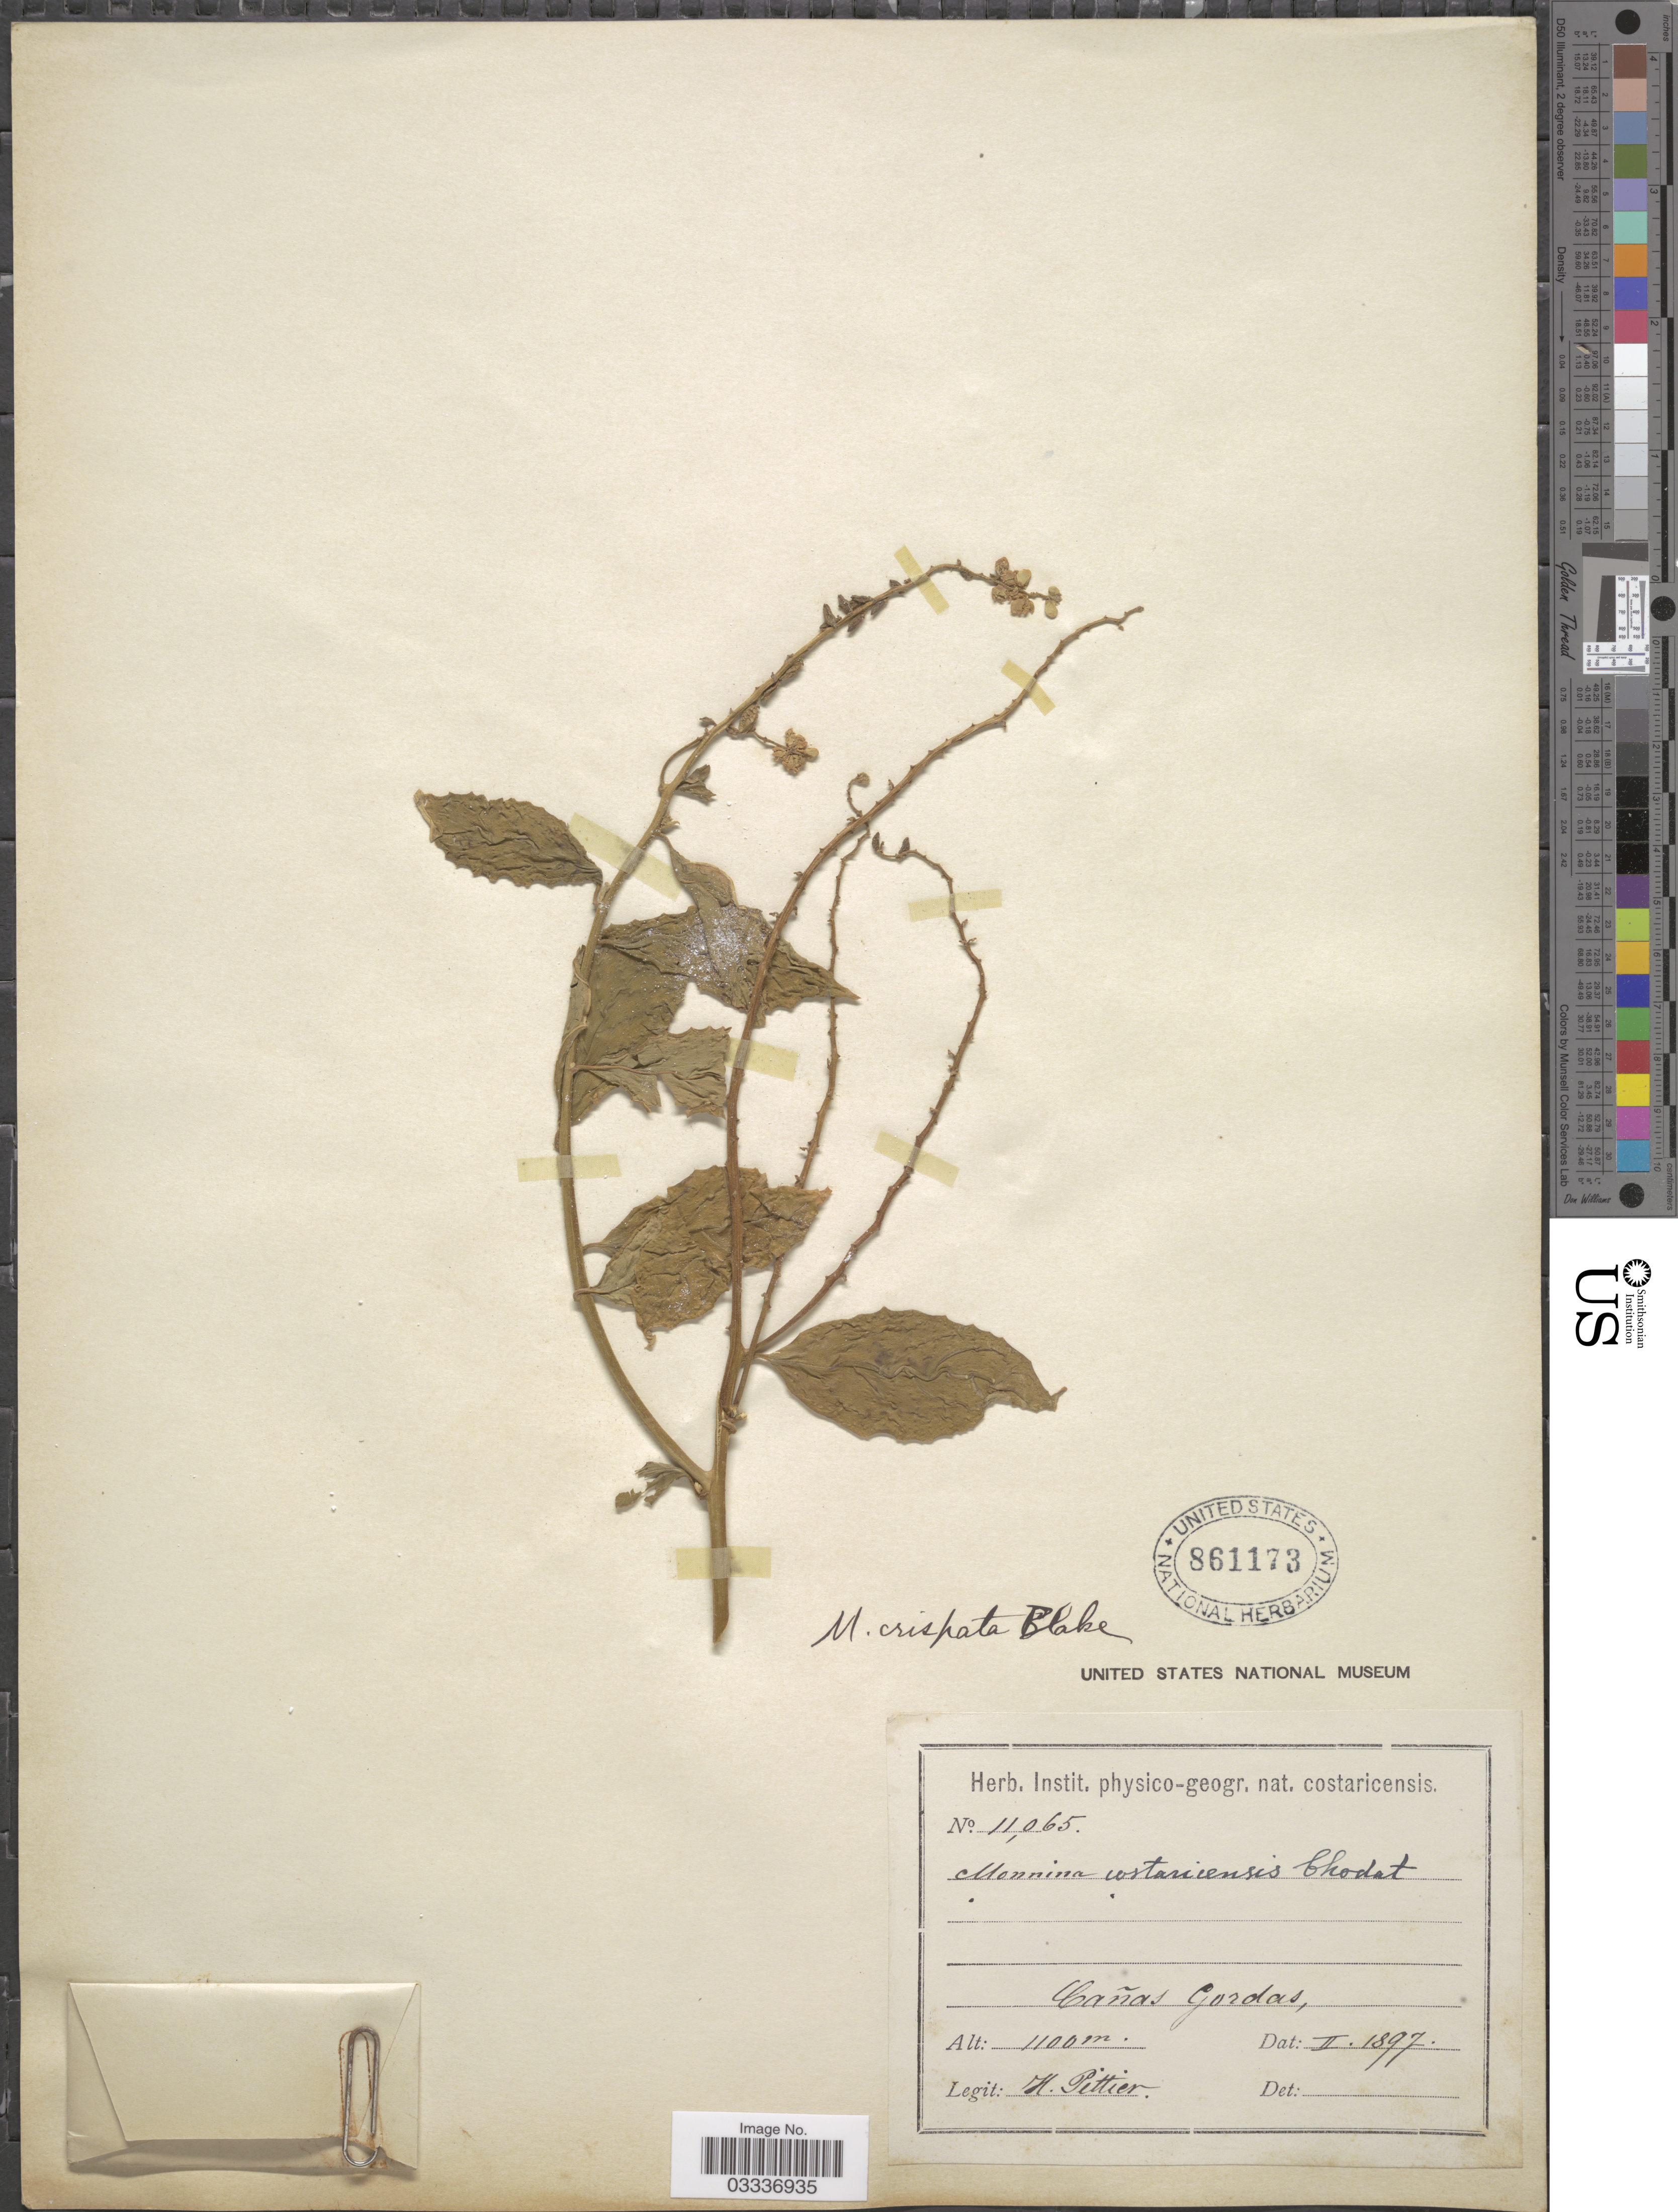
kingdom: Plantae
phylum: Tracheophyta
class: Magnoliopsida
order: Fabales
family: Polygalaceae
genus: Monnina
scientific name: Monnina sylvatica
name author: Schltdl. & Cham.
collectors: H. F. Pittier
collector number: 11065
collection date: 1897-02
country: Costa Rica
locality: Cañas Gordas.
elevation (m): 1100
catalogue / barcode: US 861173